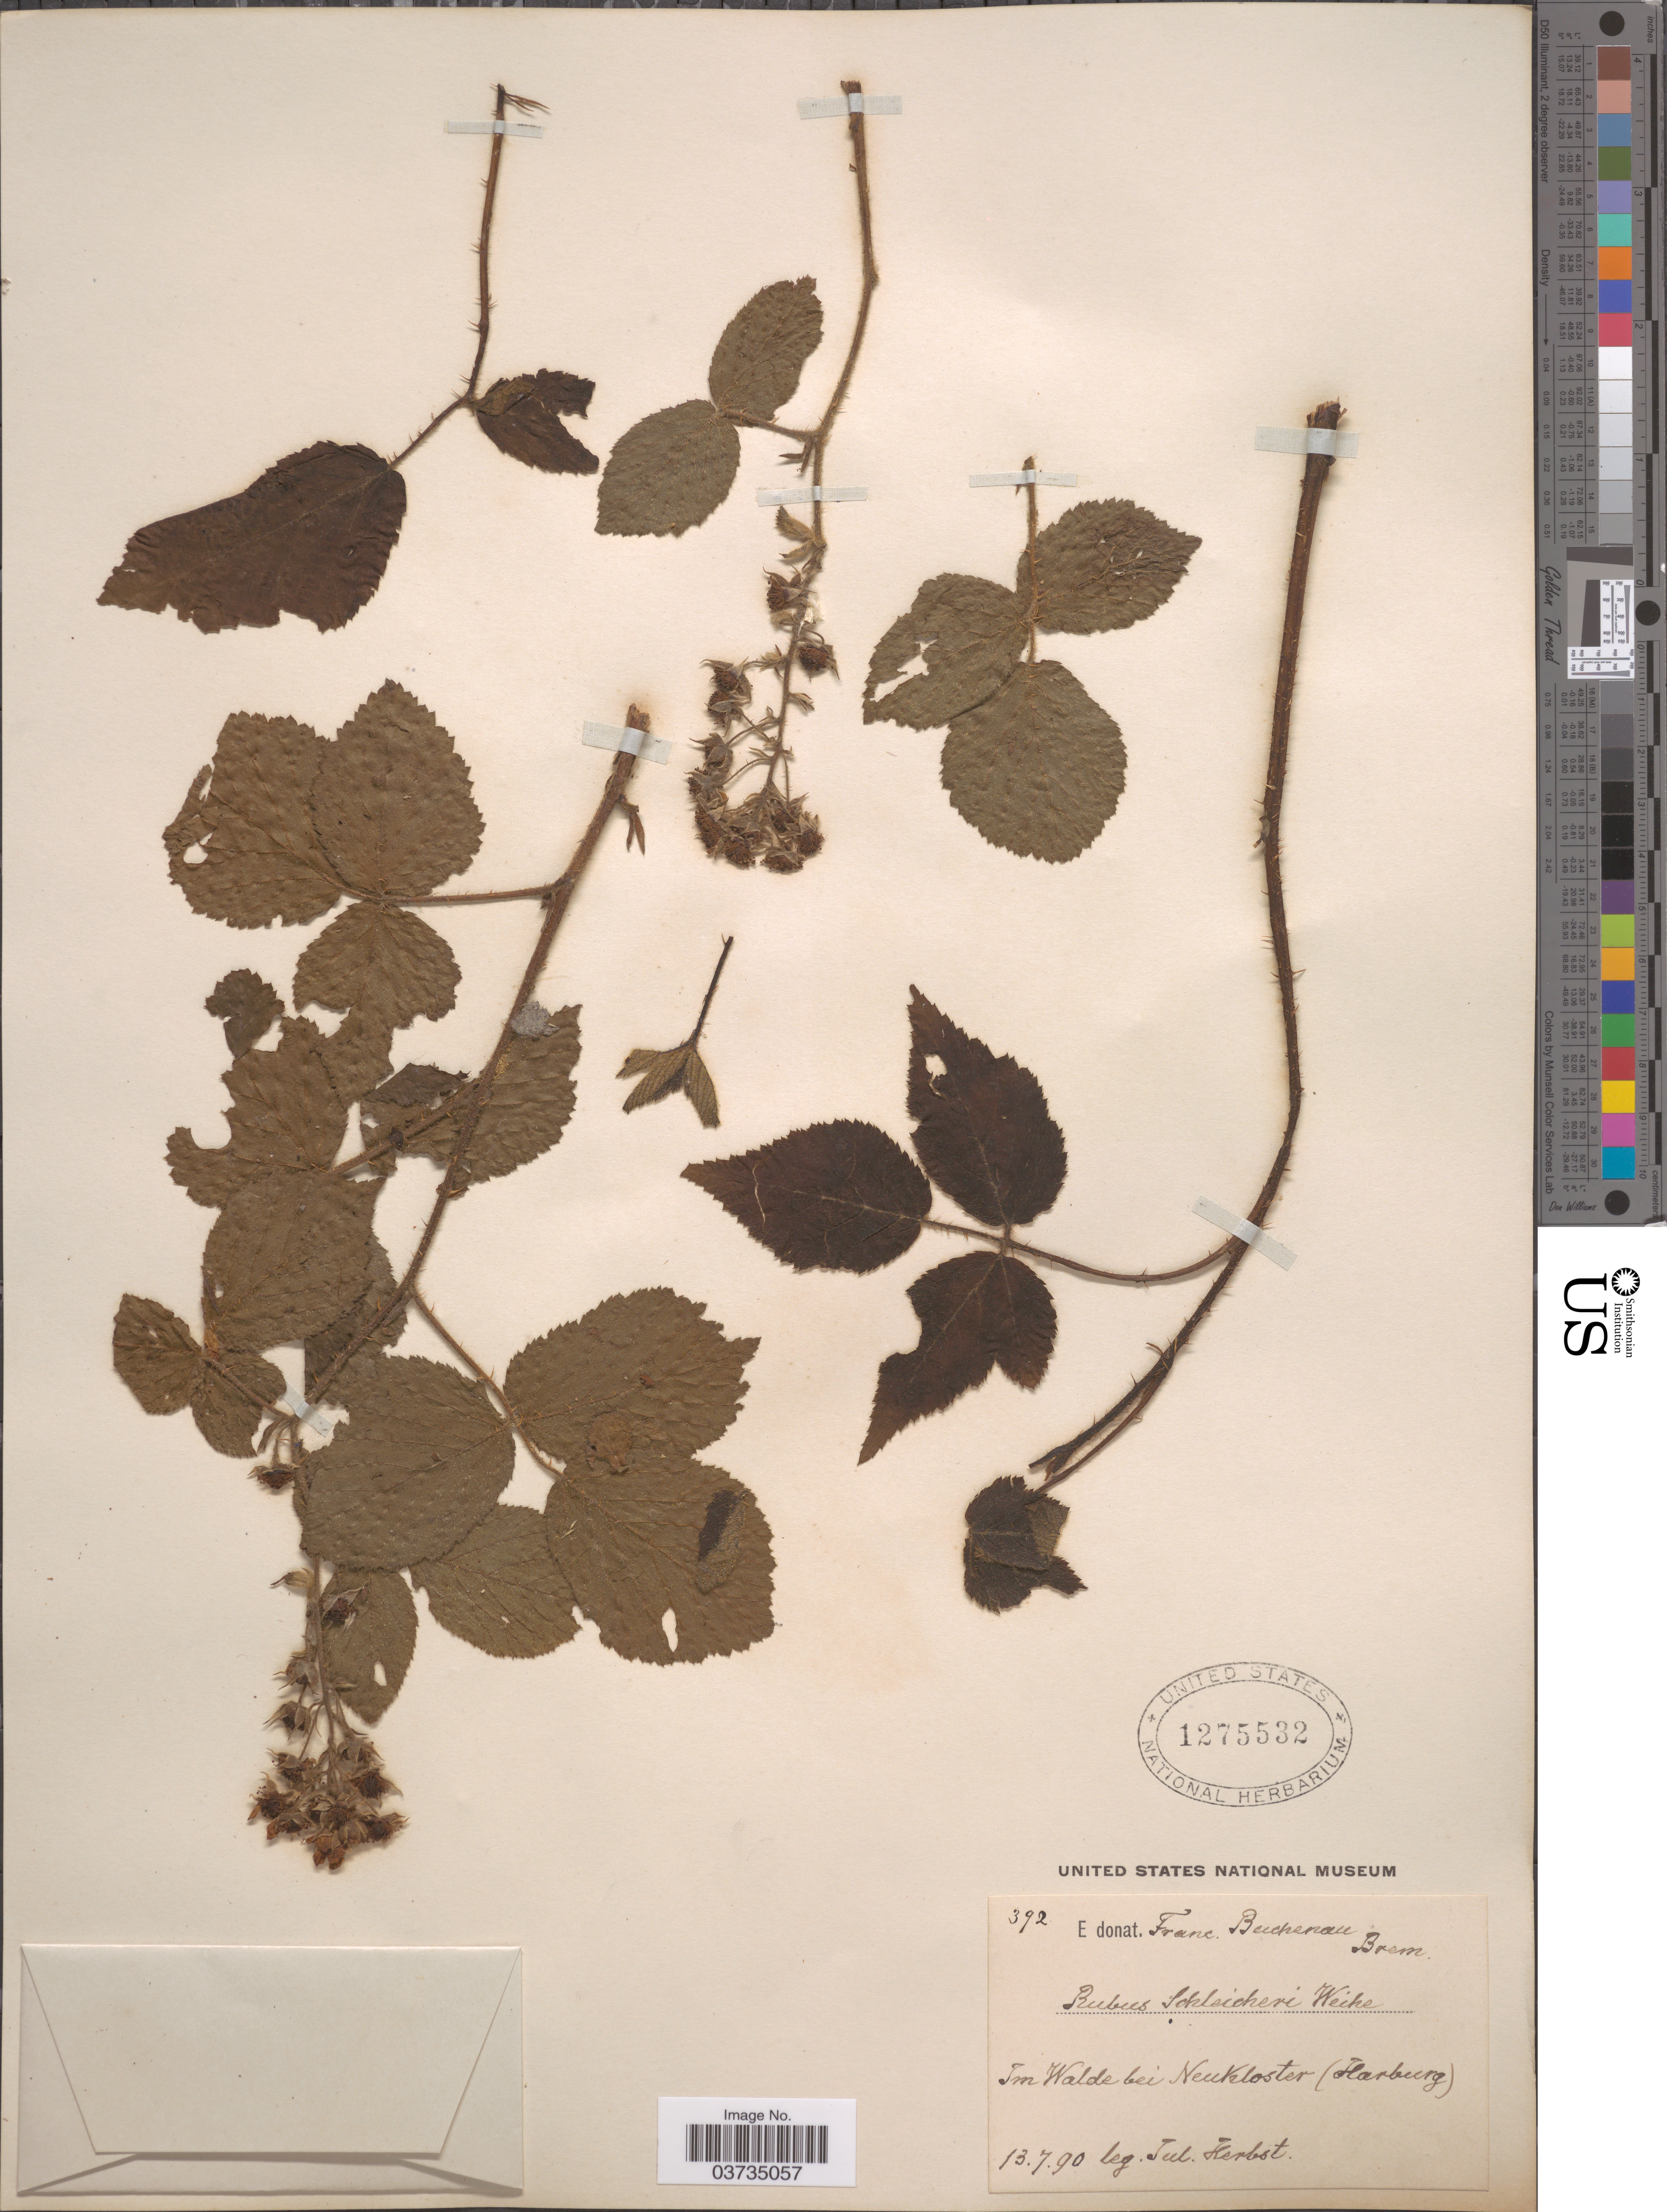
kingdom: Plantae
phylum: Tracheophyta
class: Magnoliopsida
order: Rosales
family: Rosaceae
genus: Rubus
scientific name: Rubus schleicheri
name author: Weihe ex Tratt.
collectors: J. Herbst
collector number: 392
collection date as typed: Transcribed d/m/y: 13/7/90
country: Germany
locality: Im Walde bei Neukloster (Harburg).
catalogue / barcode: US 1275532